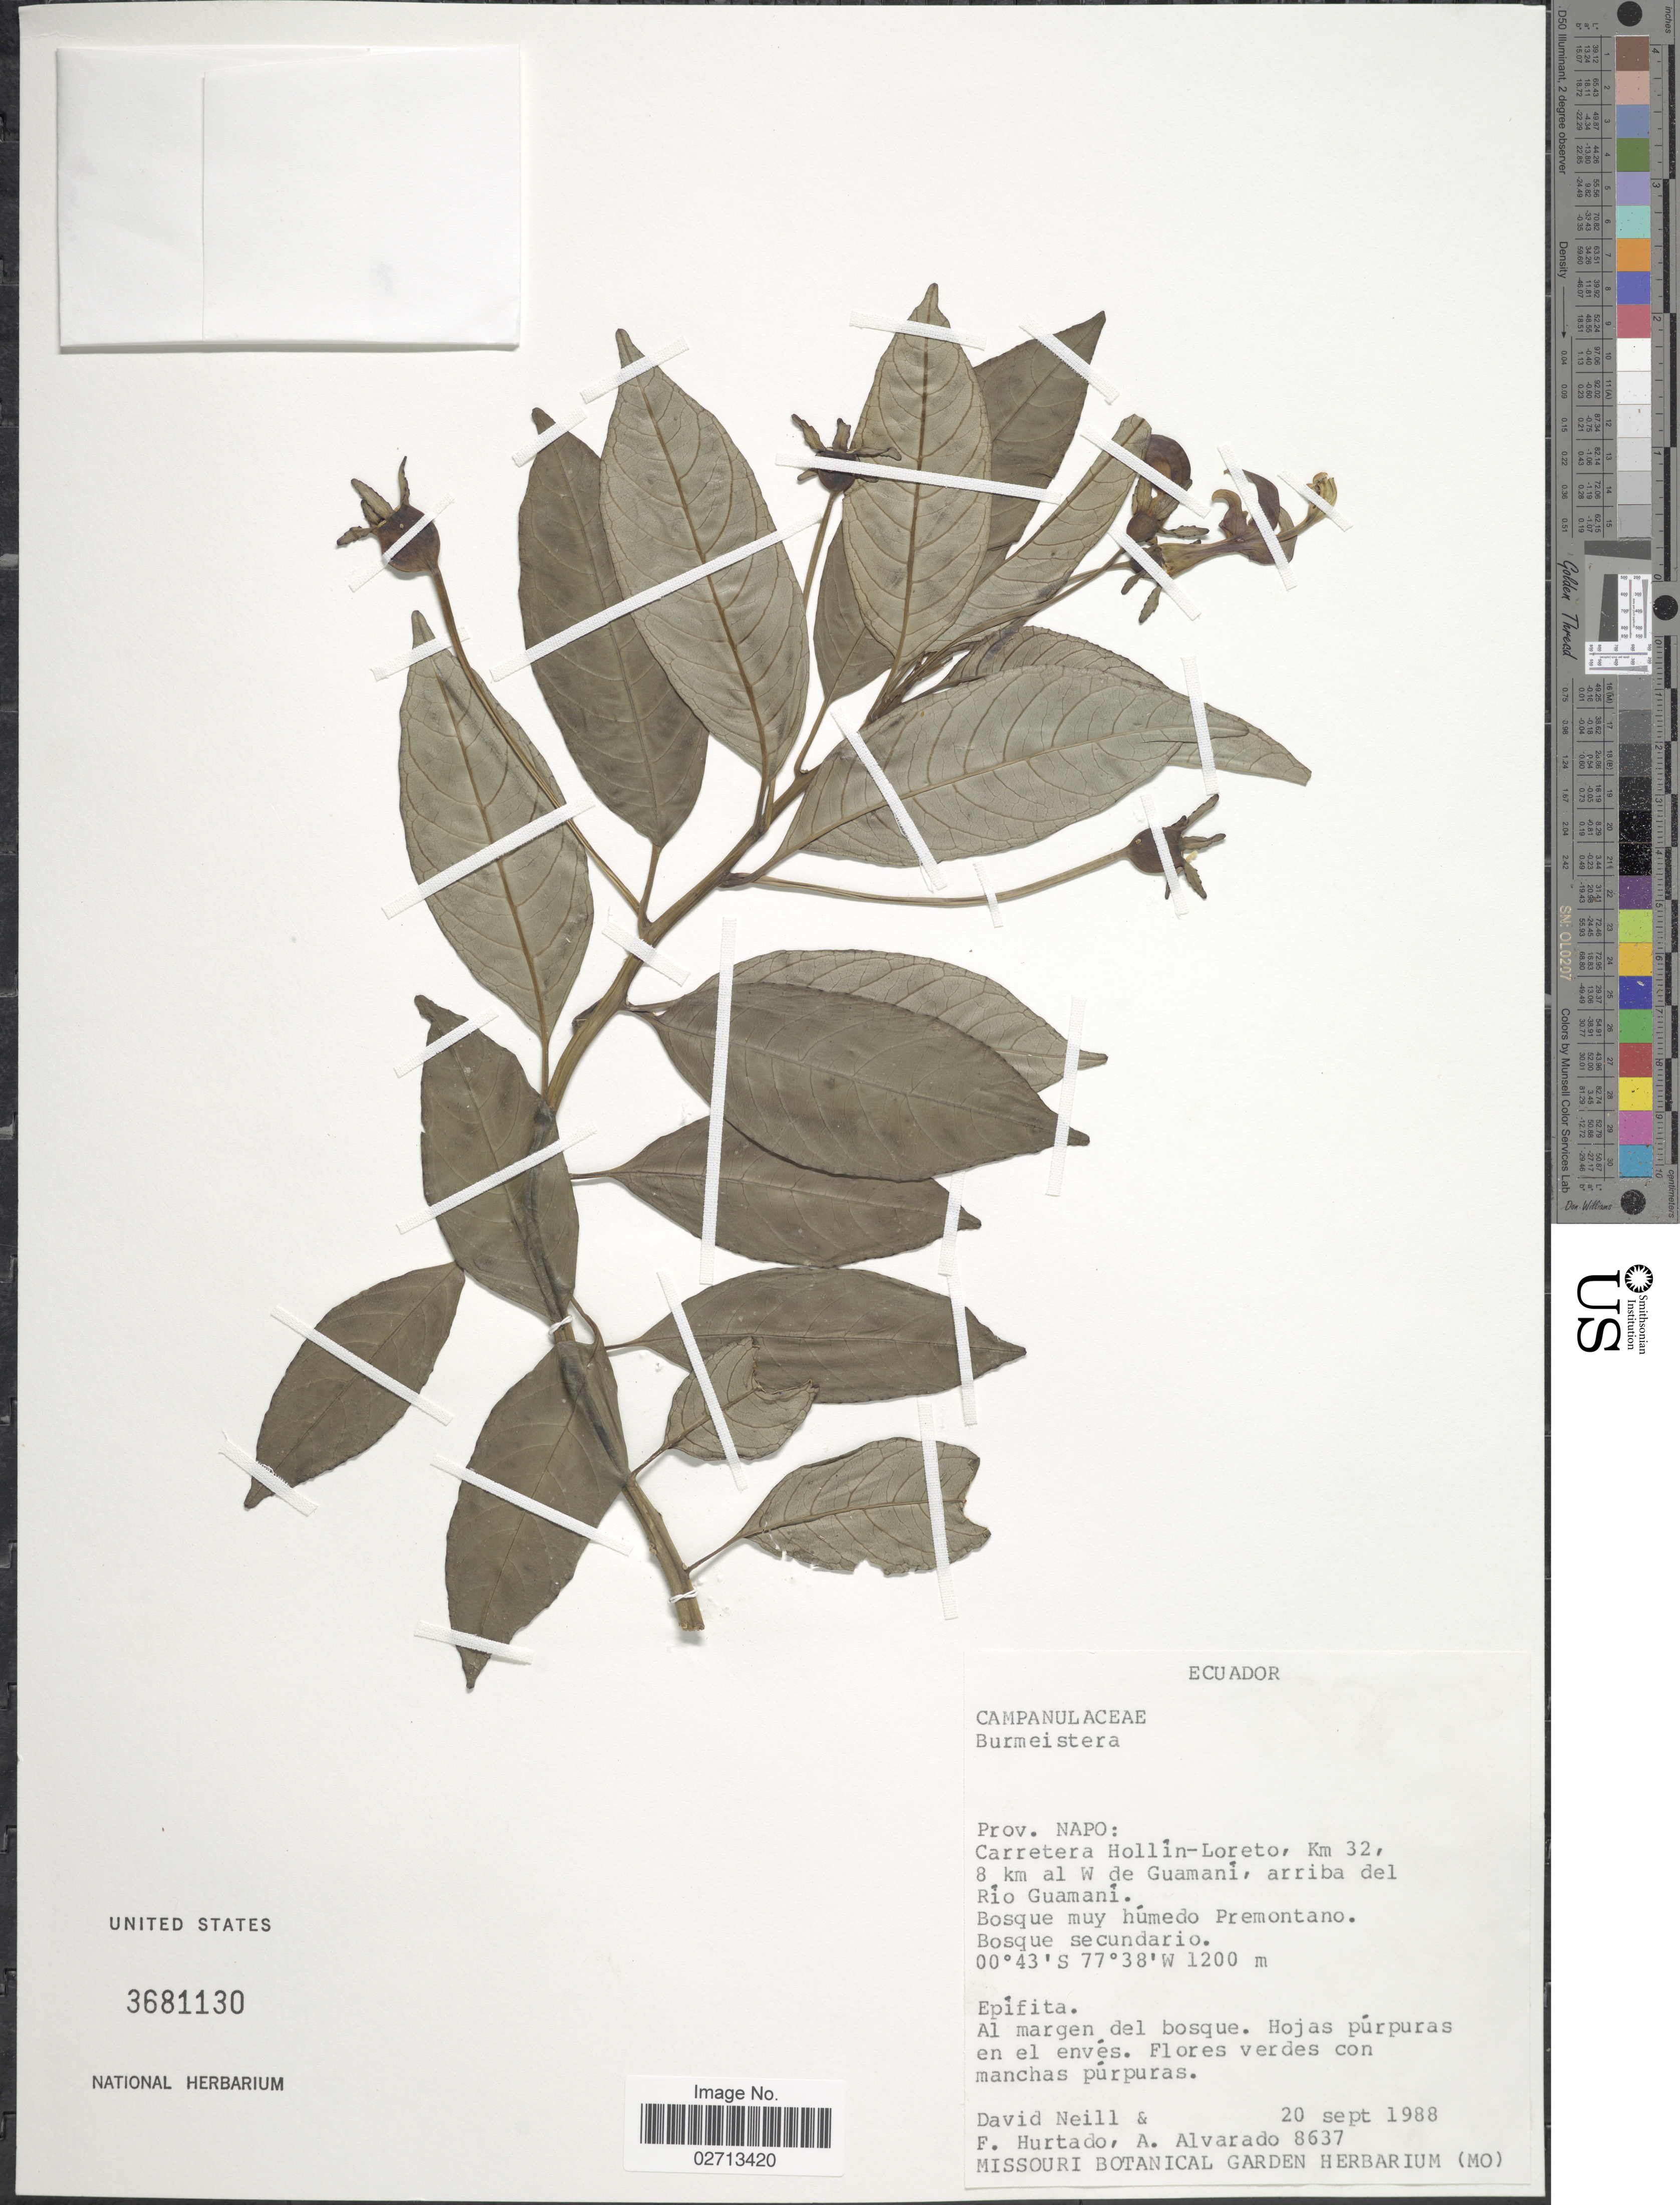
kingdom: Plantae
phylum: Tracheophyta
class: Magnoliopsida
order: Asterales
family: Campanulaceae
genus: Burmeistera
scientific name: Burmeistera sp.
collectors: D. Neill, F. Hurtado & A. Alvarado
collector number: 8637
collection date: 1988-09-20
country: Ecuador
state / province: Napo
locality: Carretera Hollín-Loreto, Km 32, 8 km al W de Guamaní, arriba del Río Guamaní.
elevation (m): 1200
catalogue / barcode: US 3681130